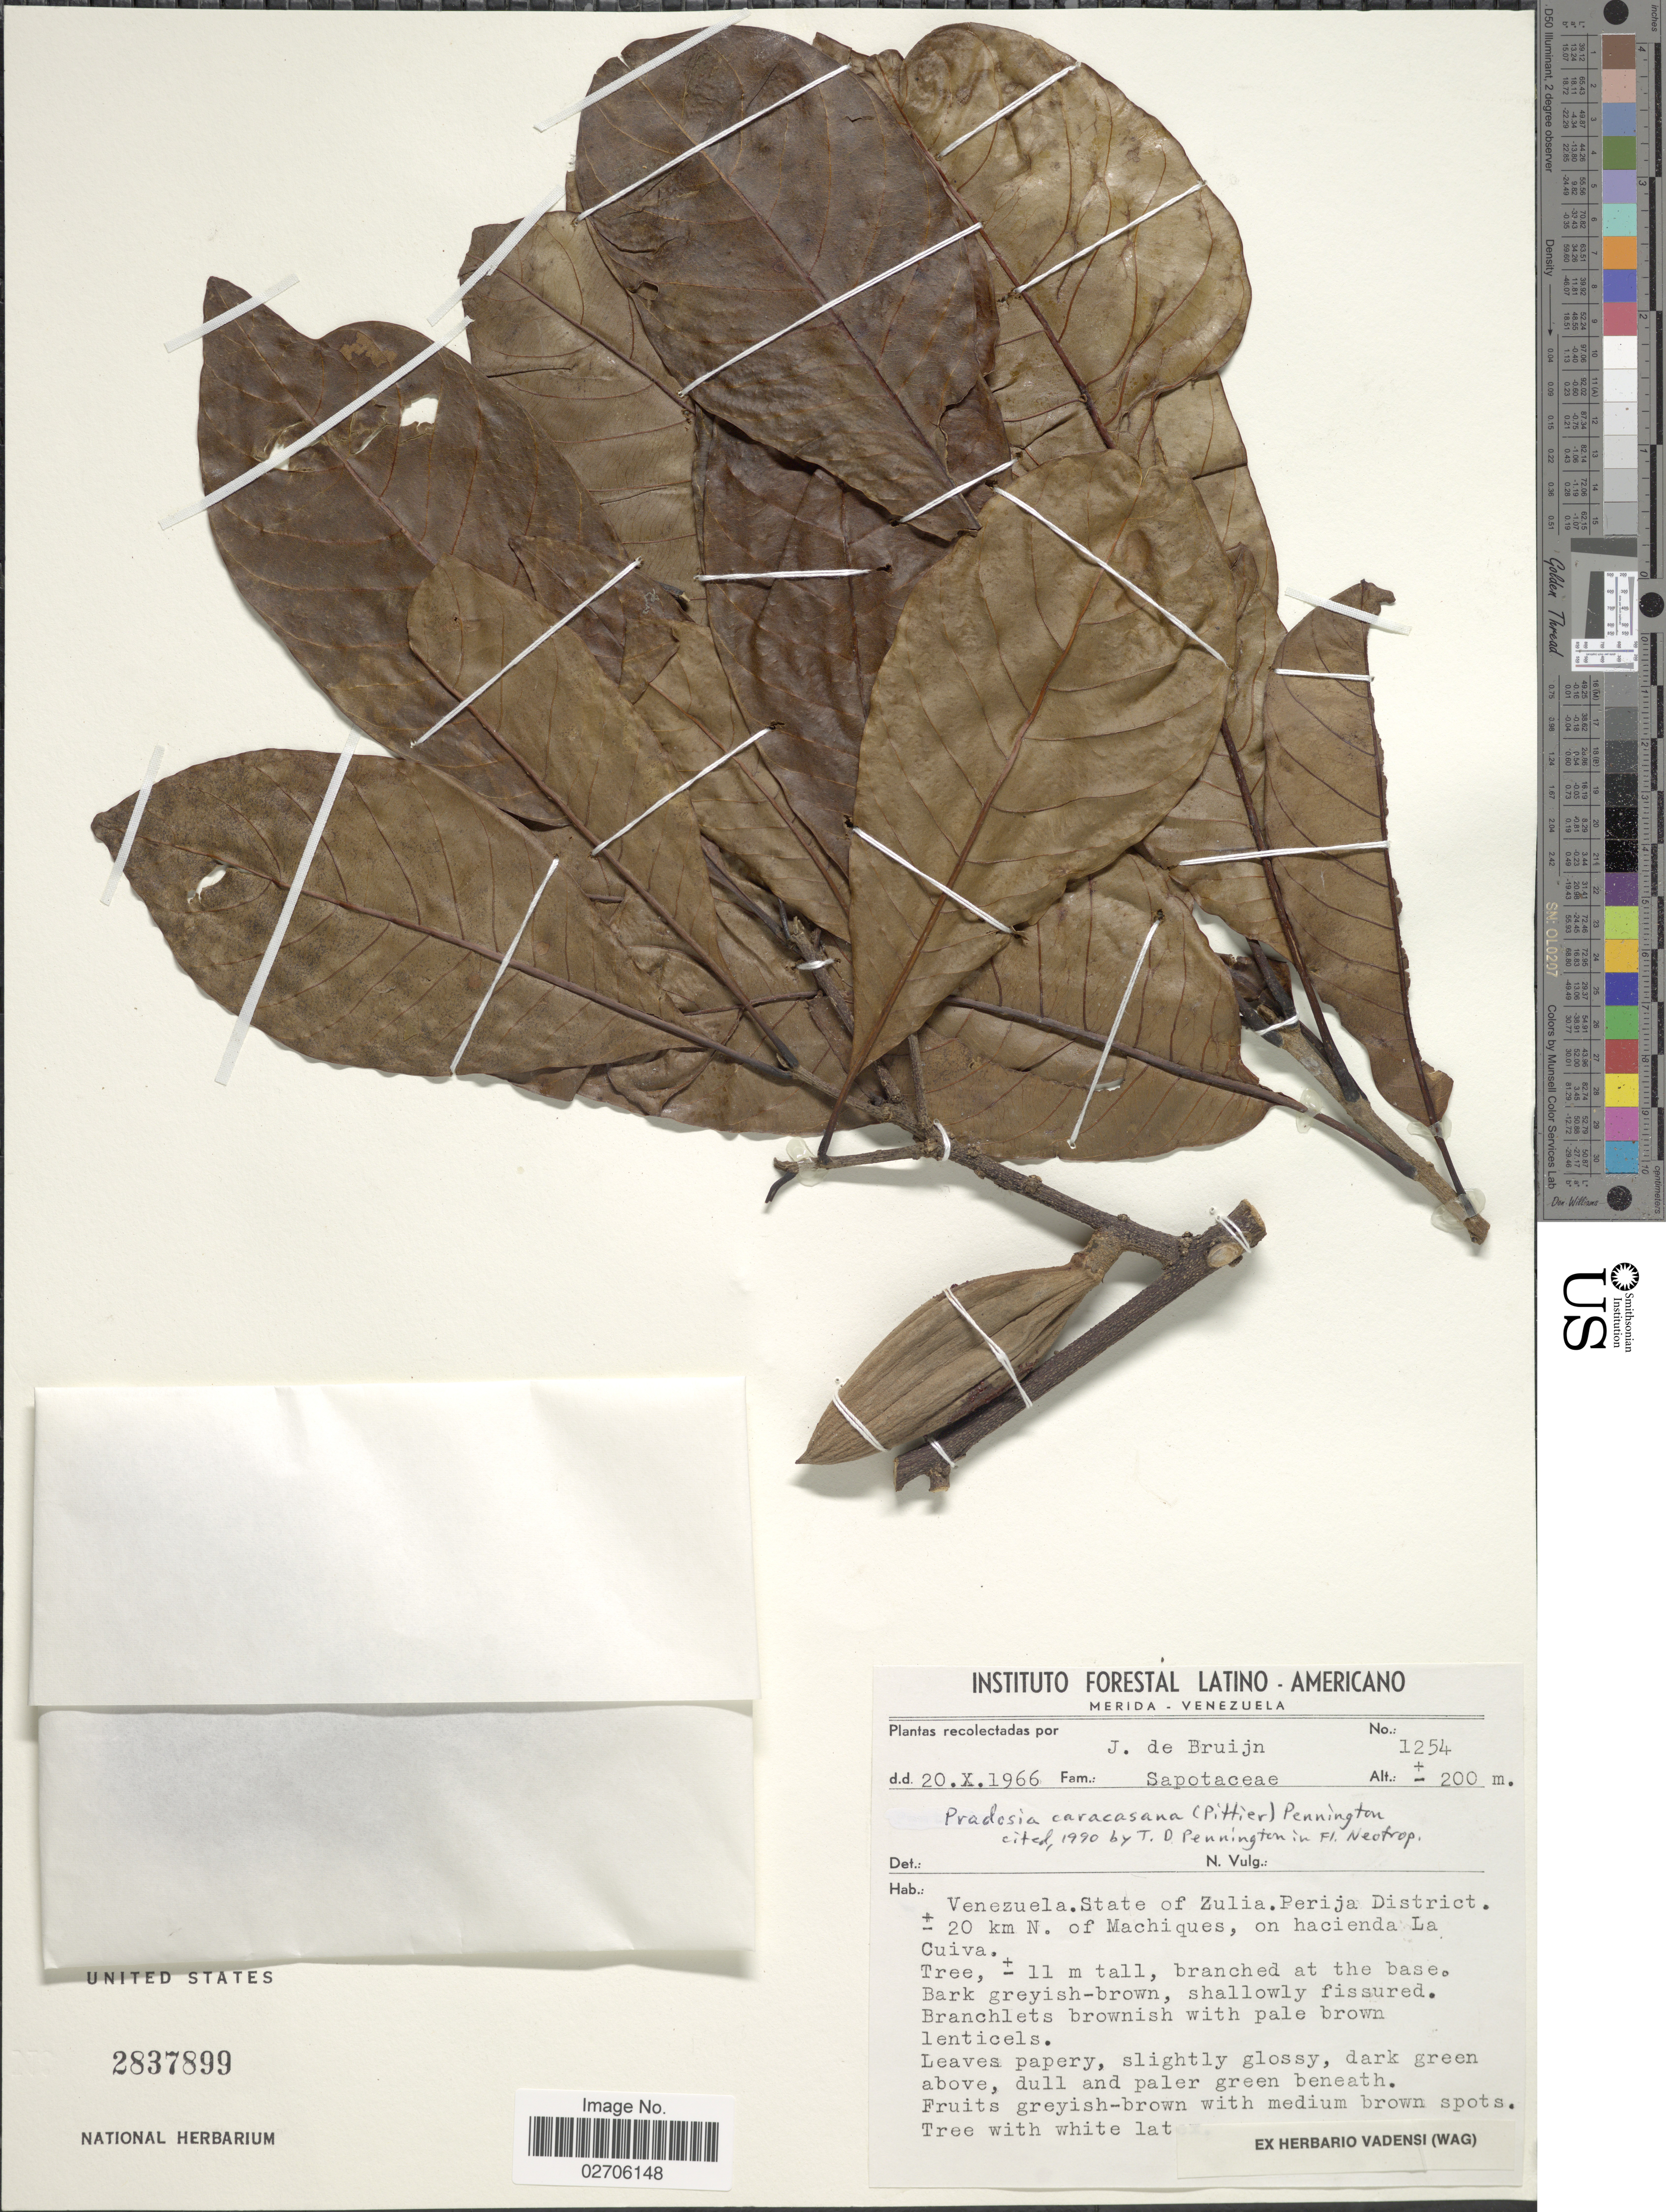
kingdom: Plantae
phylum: Tracheophyta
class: Magnoliopsida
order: Ericales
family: Sapotaceae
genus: Pradosia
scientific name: Pradosia caracasana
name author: (Pittier) T.D. Penn.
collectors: J. Bruijn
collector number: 1254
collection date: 1966-10-20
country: Venezuela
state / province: Zulia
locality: Perija District. ± 20 km N. of Machiques, on hacienda La Cuiva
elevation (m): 200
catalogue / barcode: US 2837899